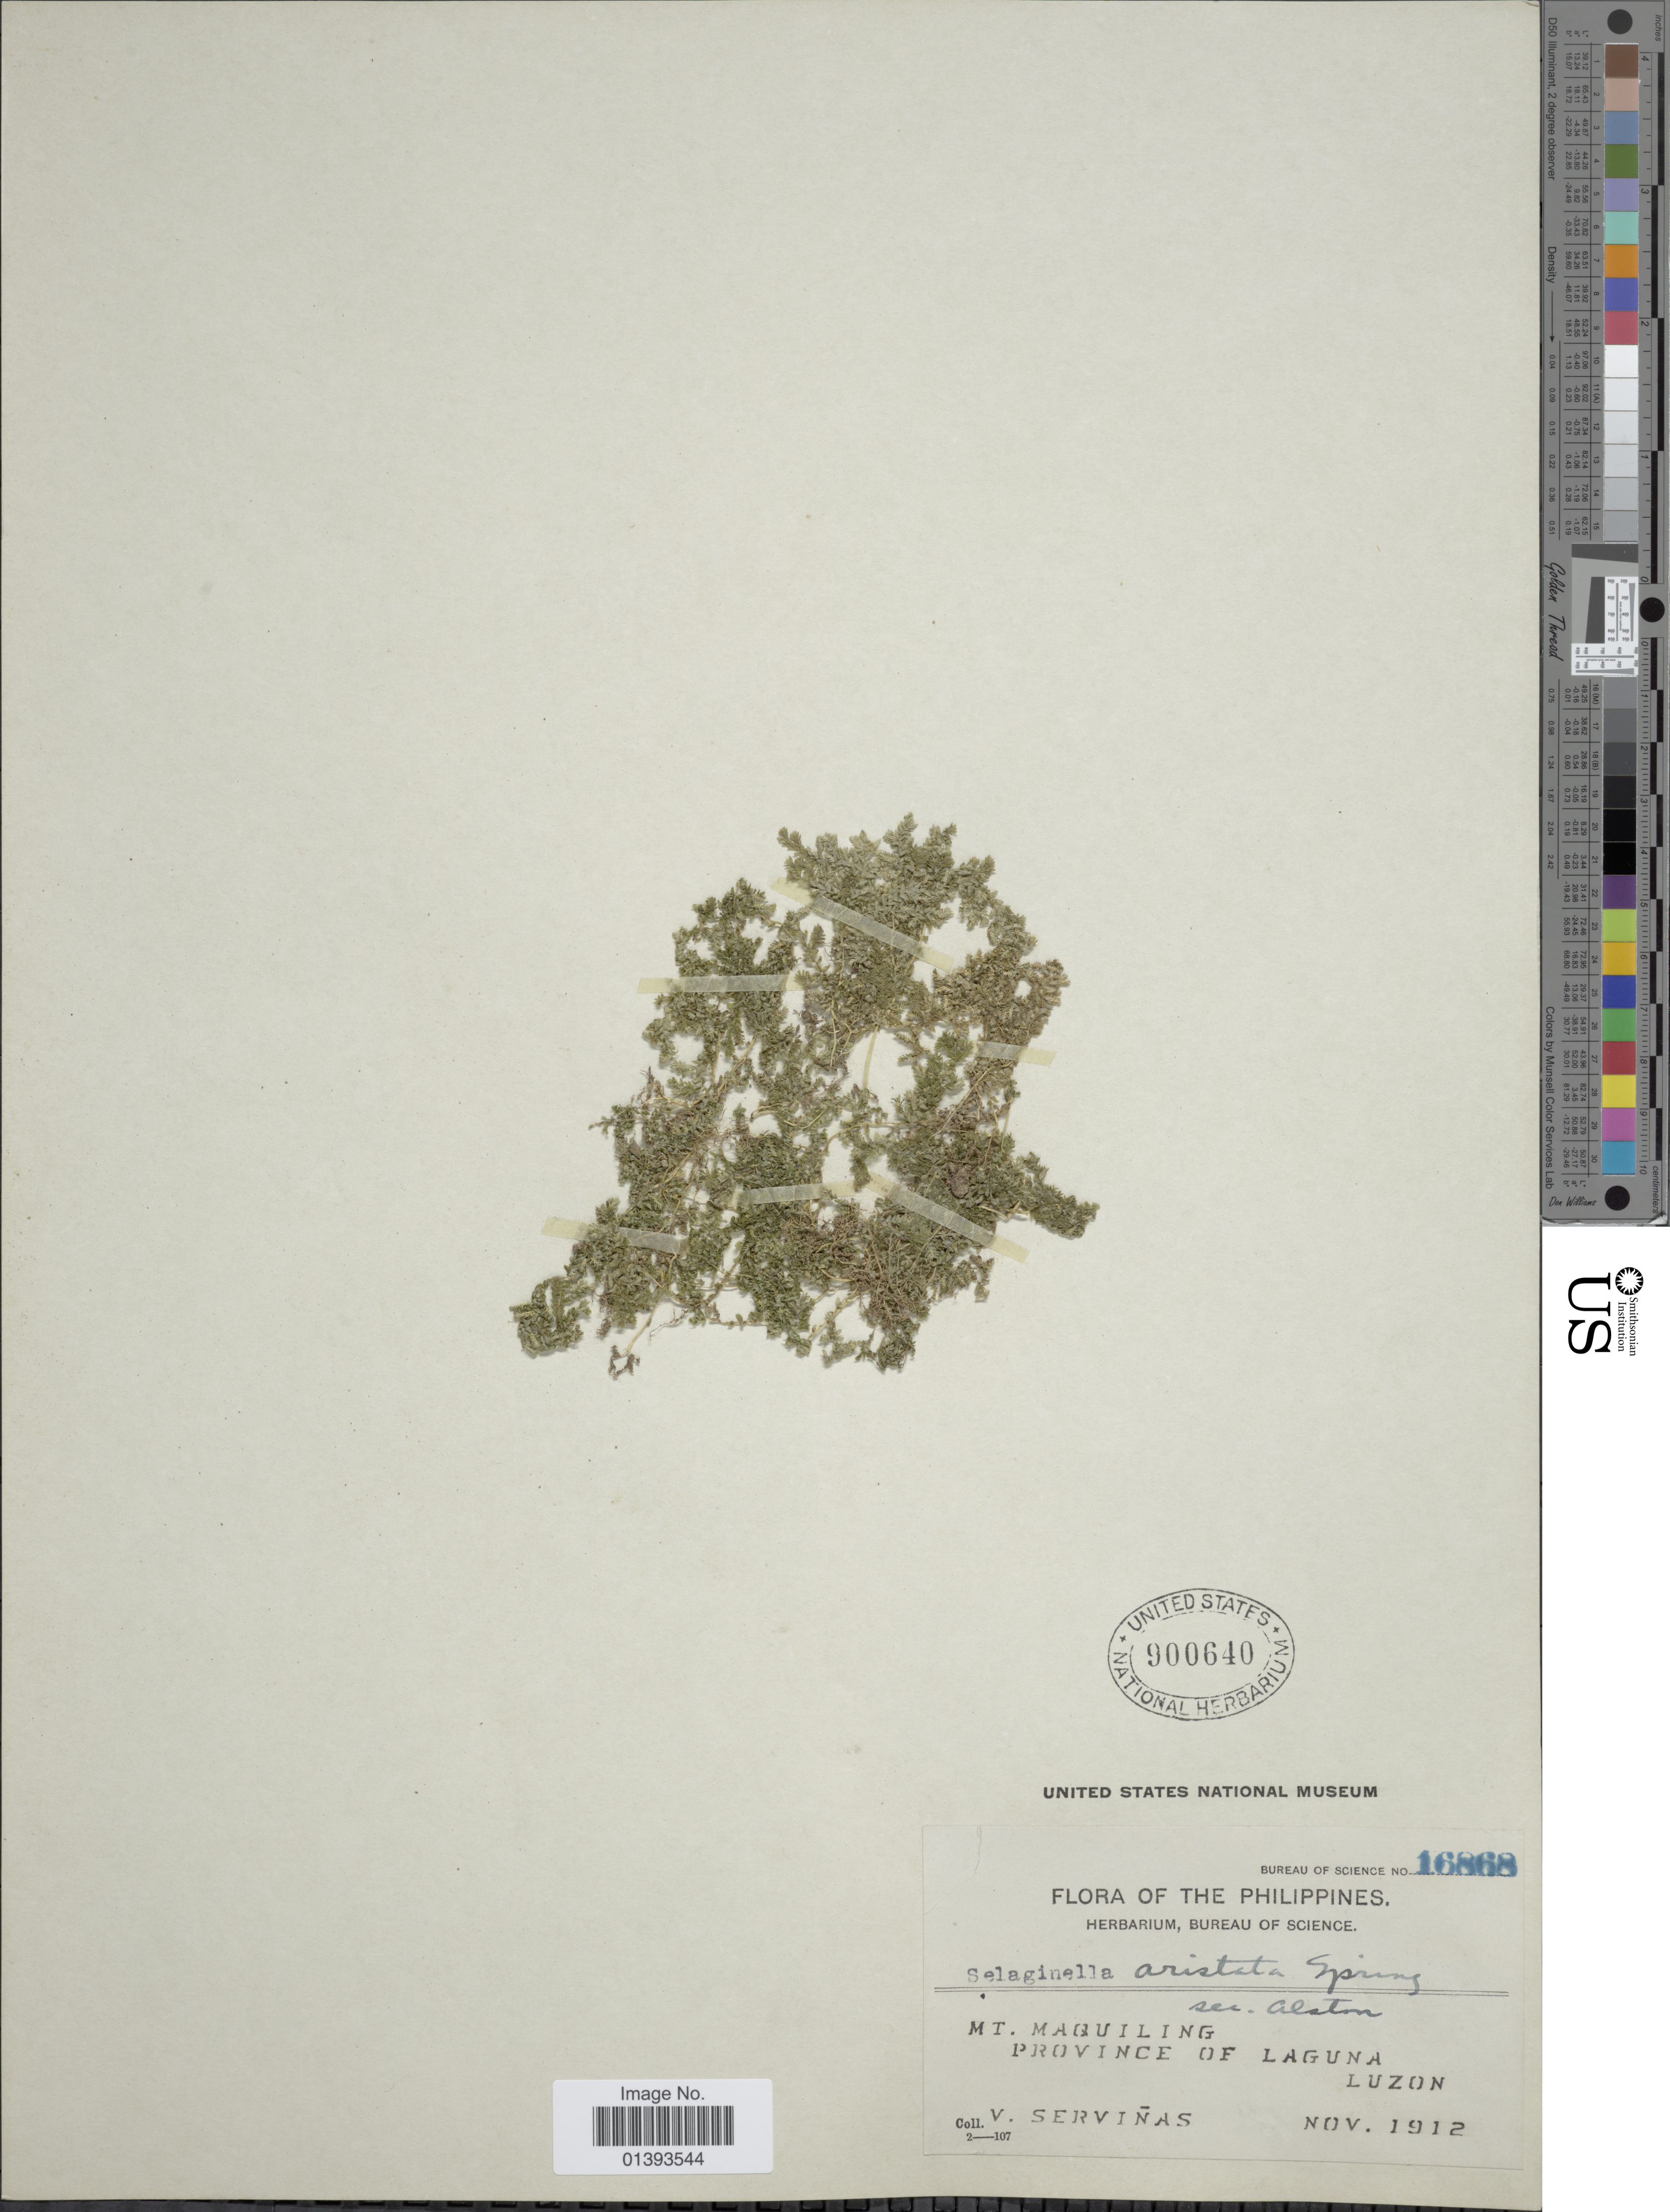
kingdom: Plantae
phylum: Tracheophyta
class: Lycopodiopsida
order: Selaginellales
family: Selaginellaceae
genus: Selaginella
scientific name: Selaginella aristata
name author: Spring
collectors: V. Servinas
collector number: Bureau of Science 16868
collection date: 1912-11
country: Philippines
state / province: Central Luzon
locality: Mt. Maquiling, province of Laguna Luzon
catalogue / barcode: US 900640